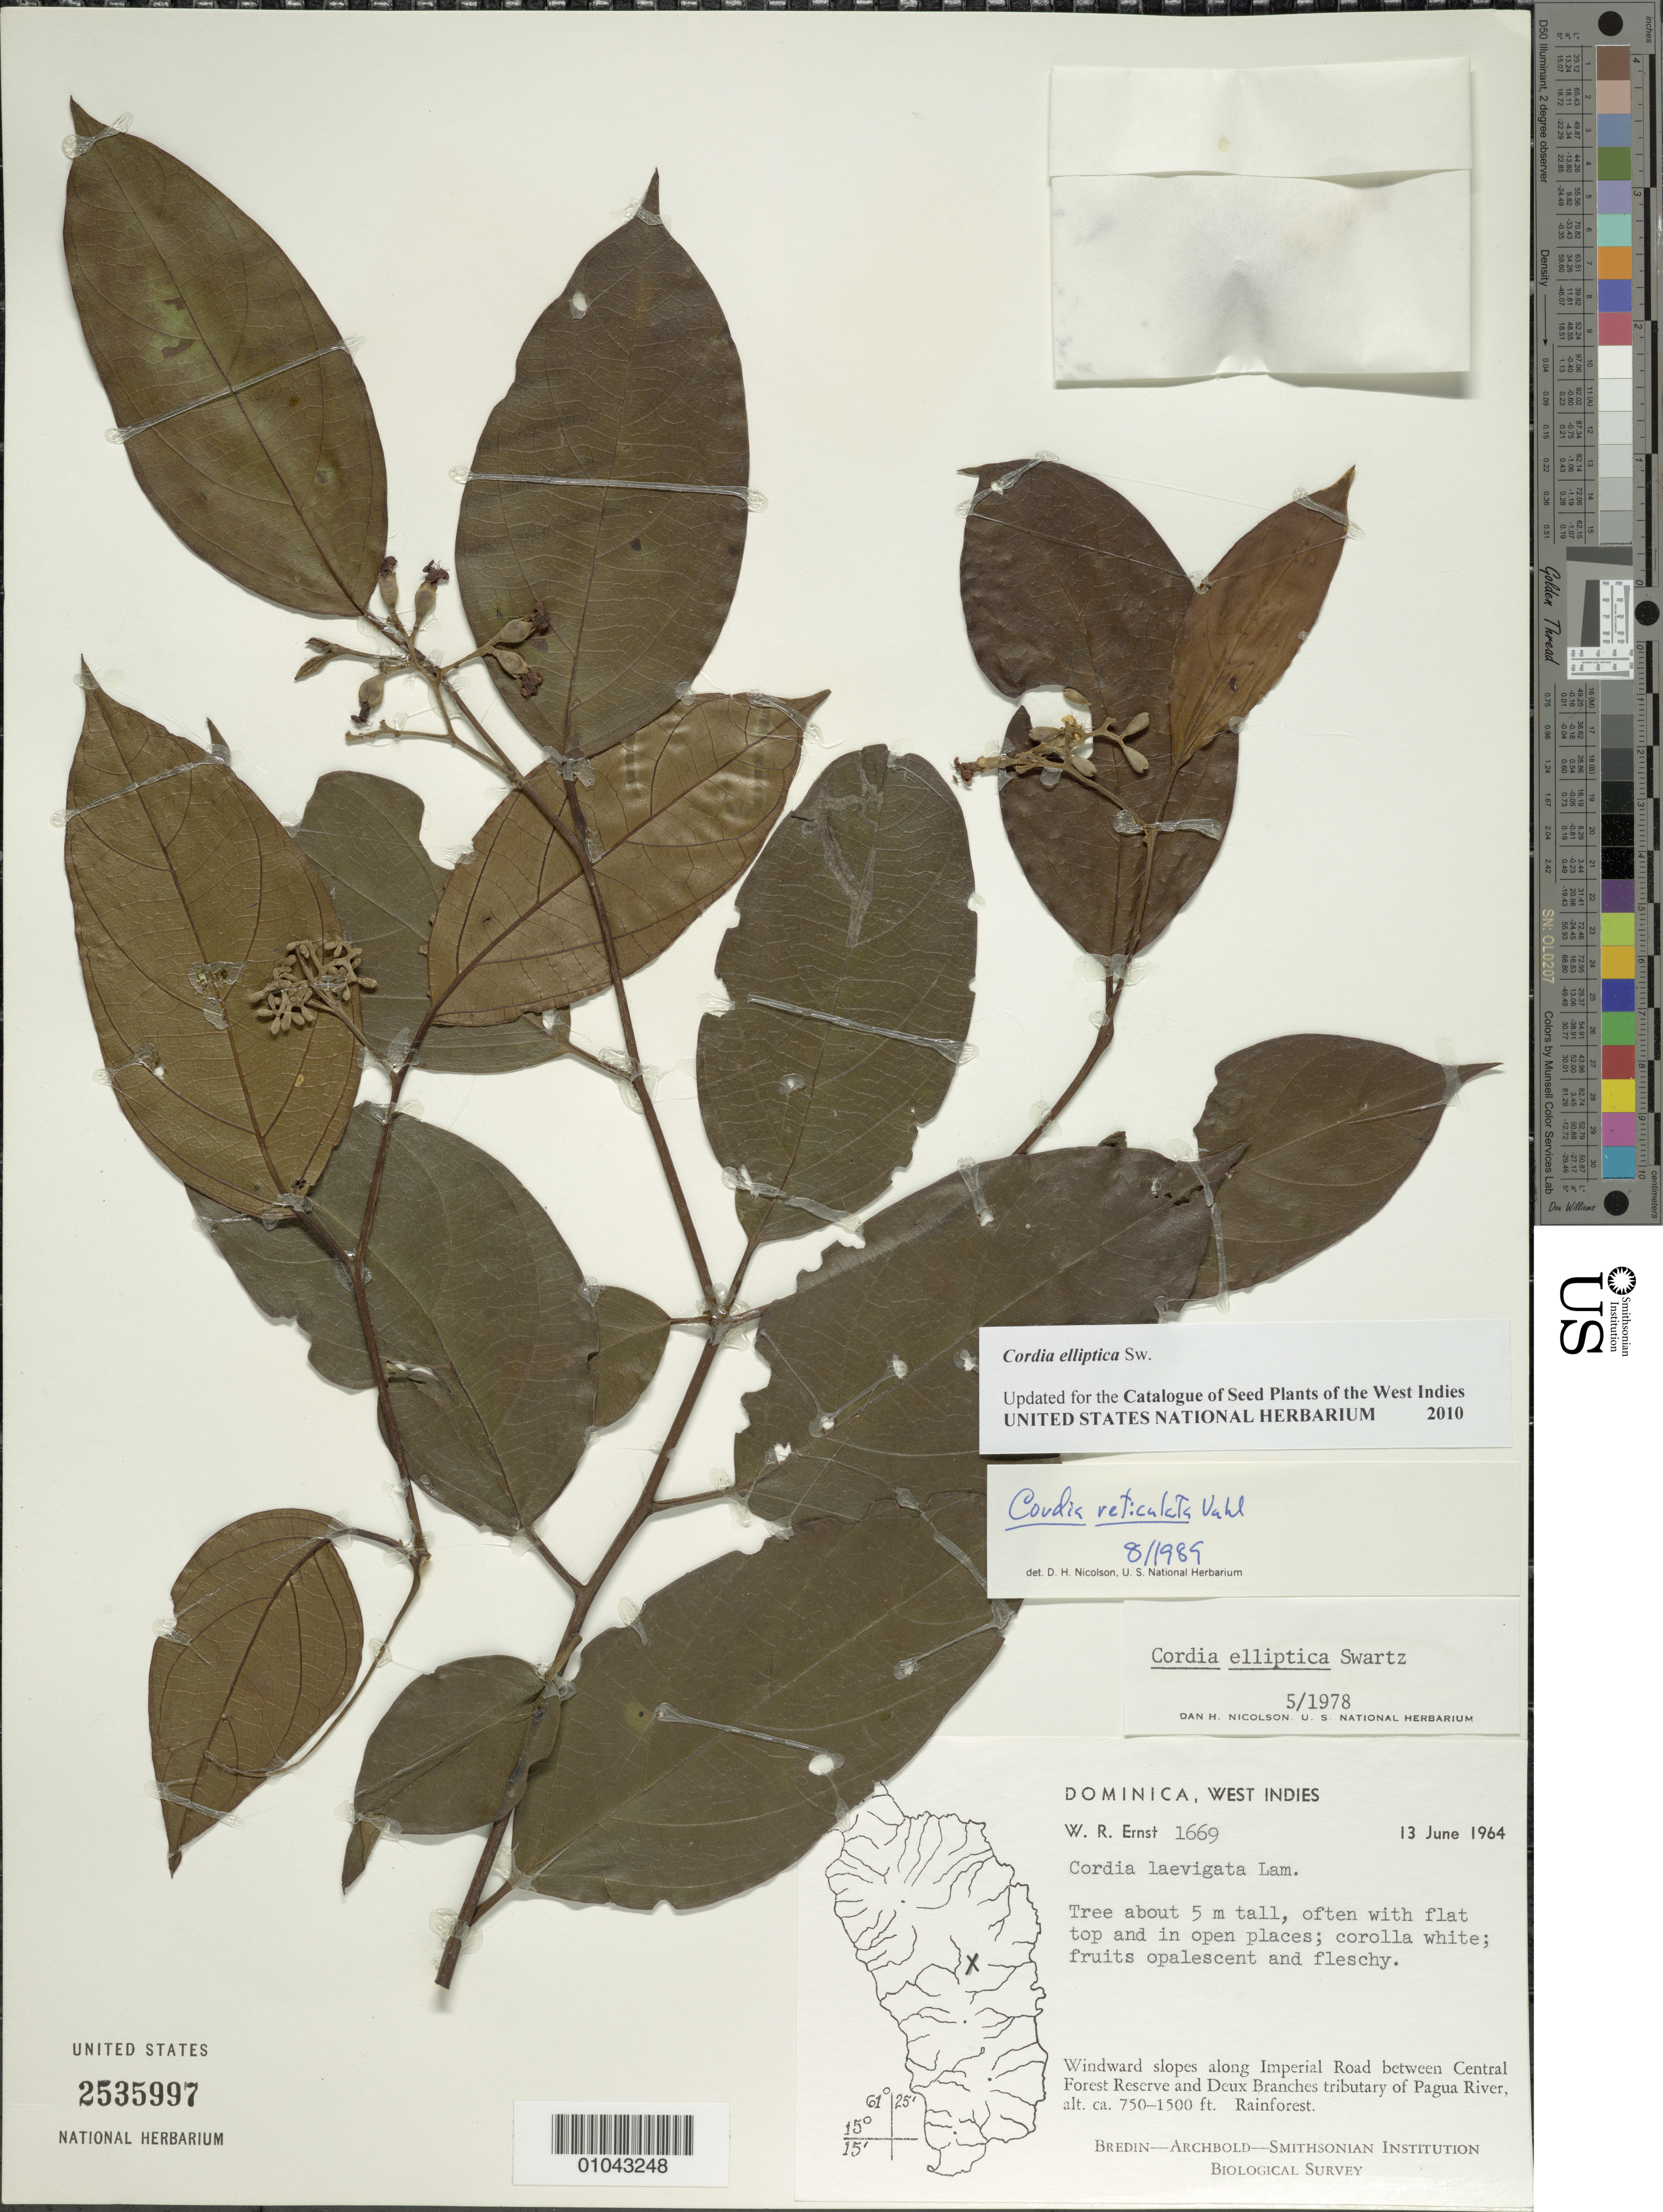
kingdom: Plantae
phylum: Tracheophyta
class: Magnoliopsida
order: Boraginales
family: Cordiaceae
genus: Cordia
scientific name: Cordia elliptica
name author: Sw.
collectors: W. R. Ernst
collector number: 1669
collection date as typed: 13 Jun 1964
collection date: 1964-06-13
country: Dominica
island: Dominica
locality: Imperial Road between Central Forest Reserve and Deux Branches tributary of Pagua River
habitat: Rainforest, windward slopes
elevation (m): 229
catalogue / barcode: US 2535997